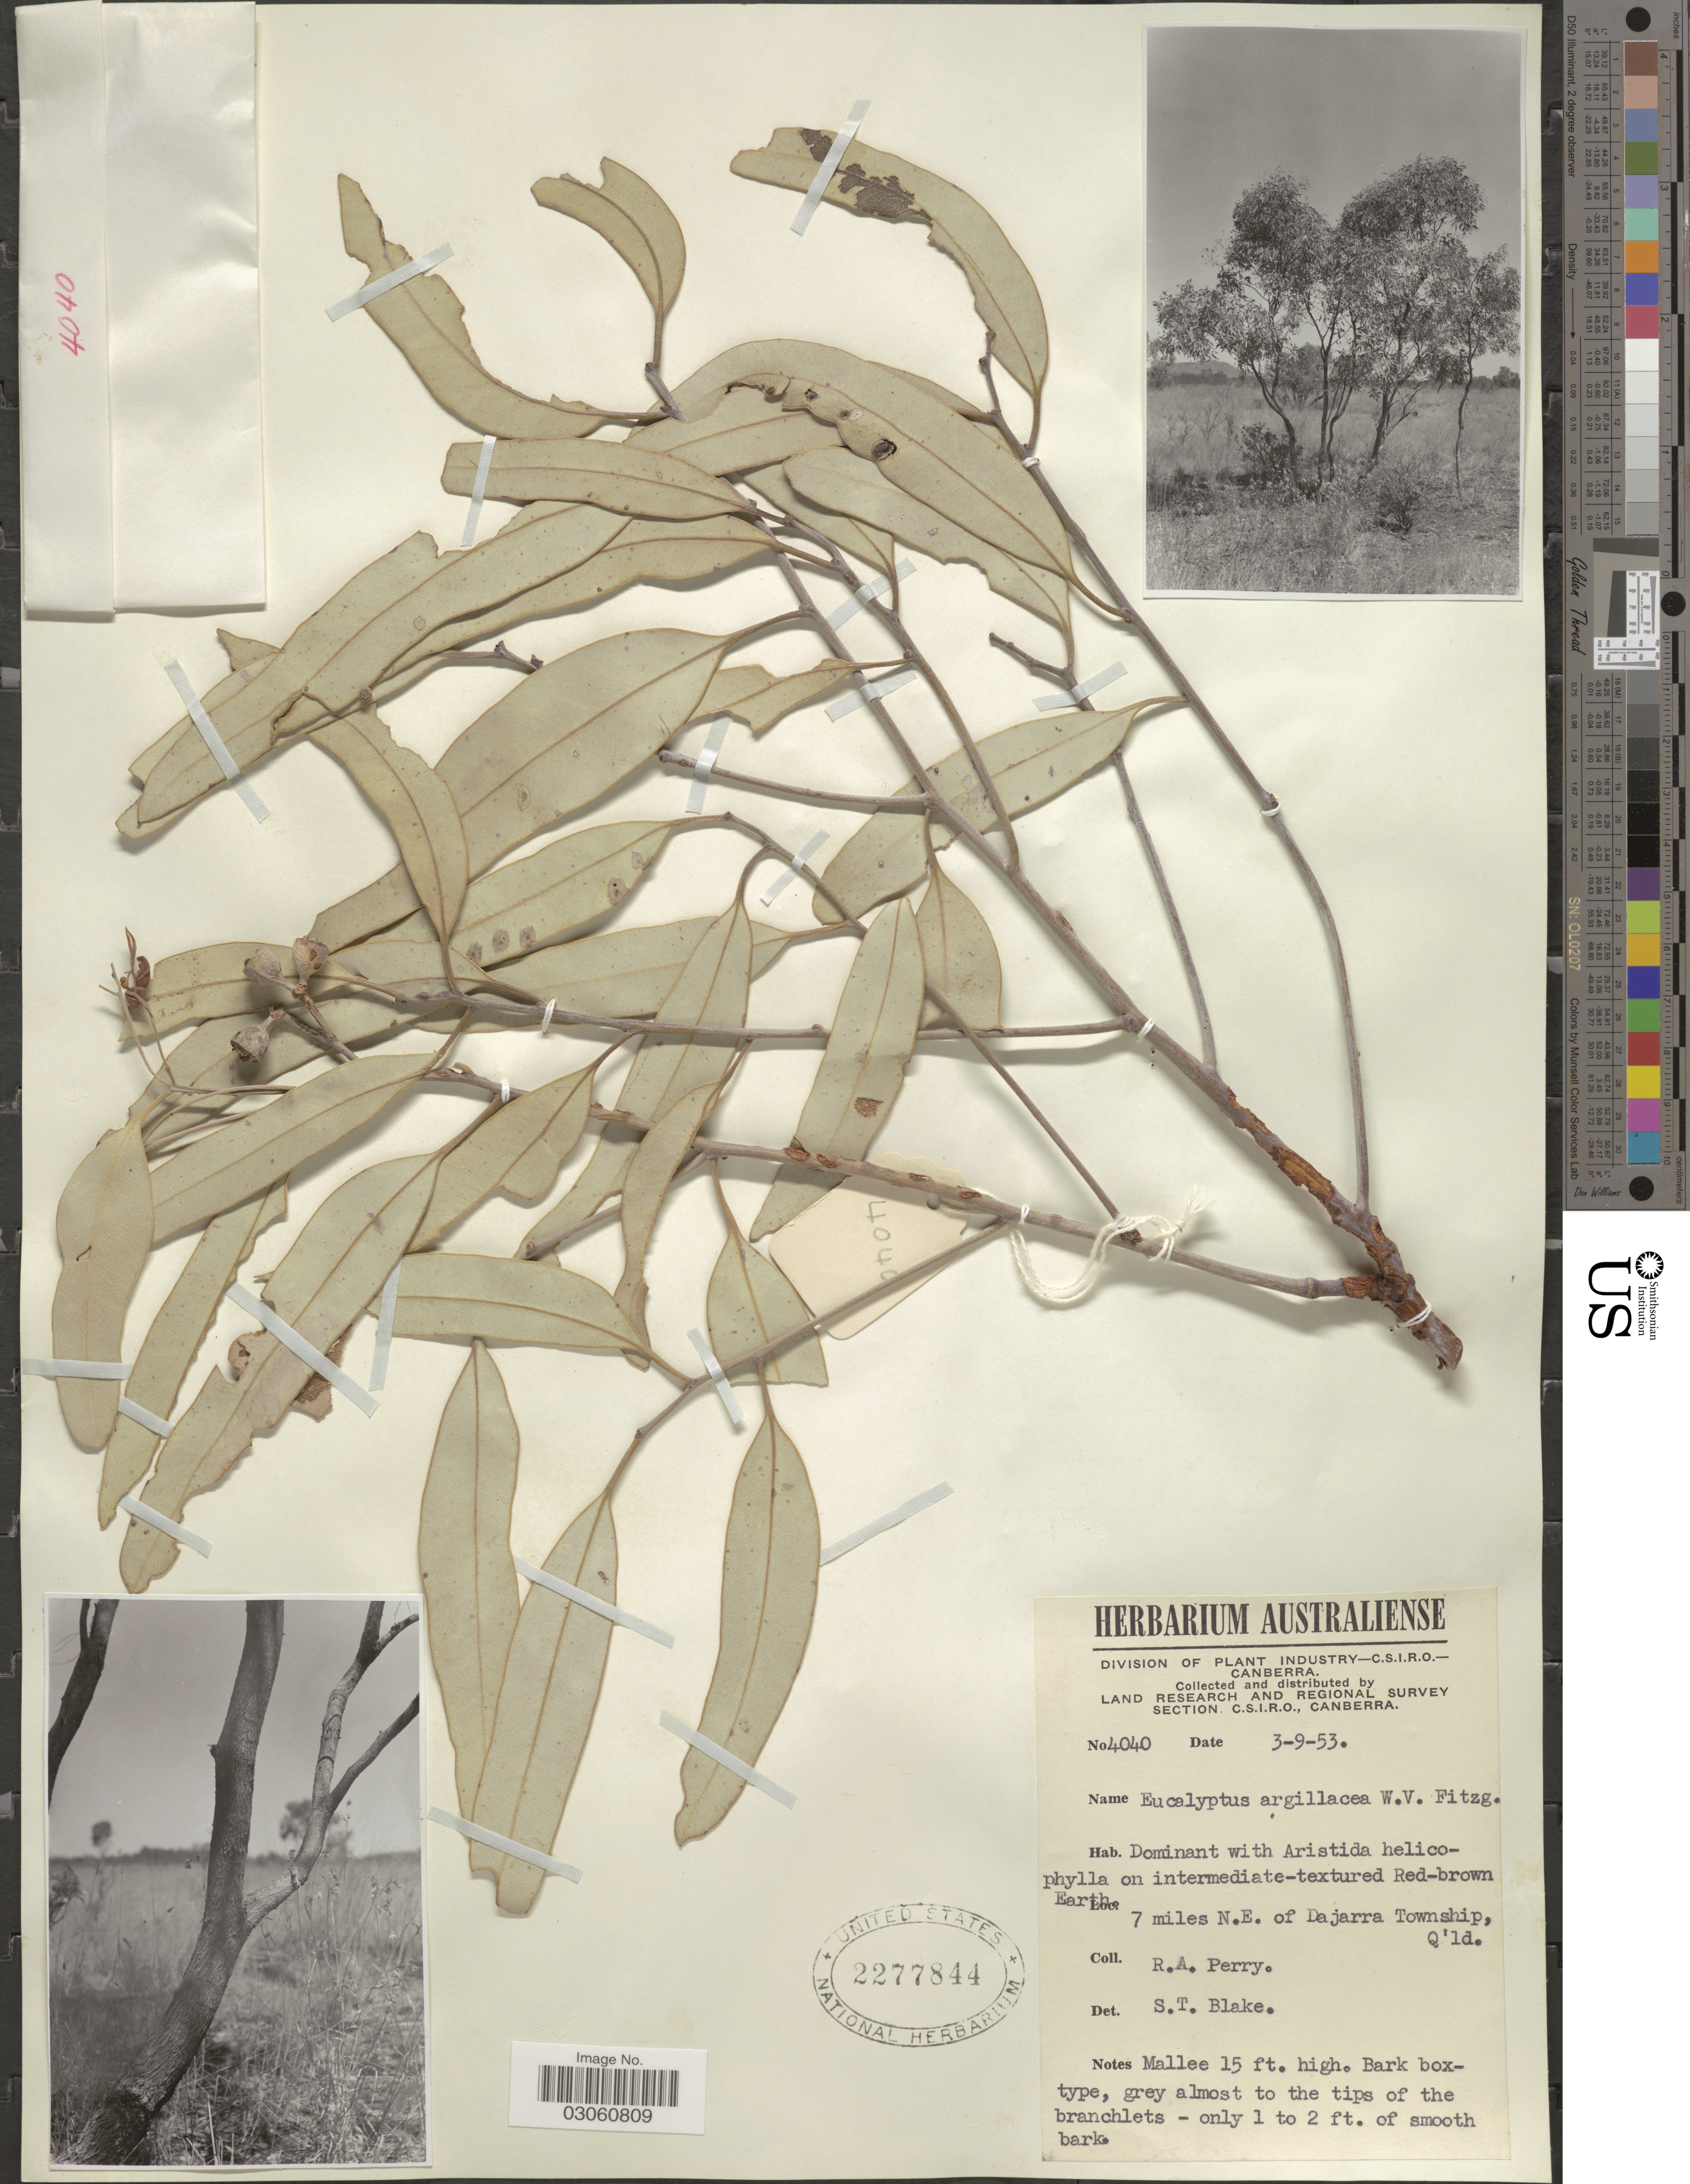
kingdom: Plantae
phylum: Tracheophyta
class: Magnoliopsida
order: Myrtales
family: Myrtaceae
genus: Eucalyptus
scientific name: Eucalyptus argillacea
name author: W. Fitzg. ex Maiden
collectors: Perry, R. A.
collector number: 4040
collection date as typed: Transcribed d/m/y: 3/9/53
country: Australia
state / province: Queensland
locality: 7 miles N.E. of Dajarra Township, Q'ld.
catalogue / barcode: US 2277844